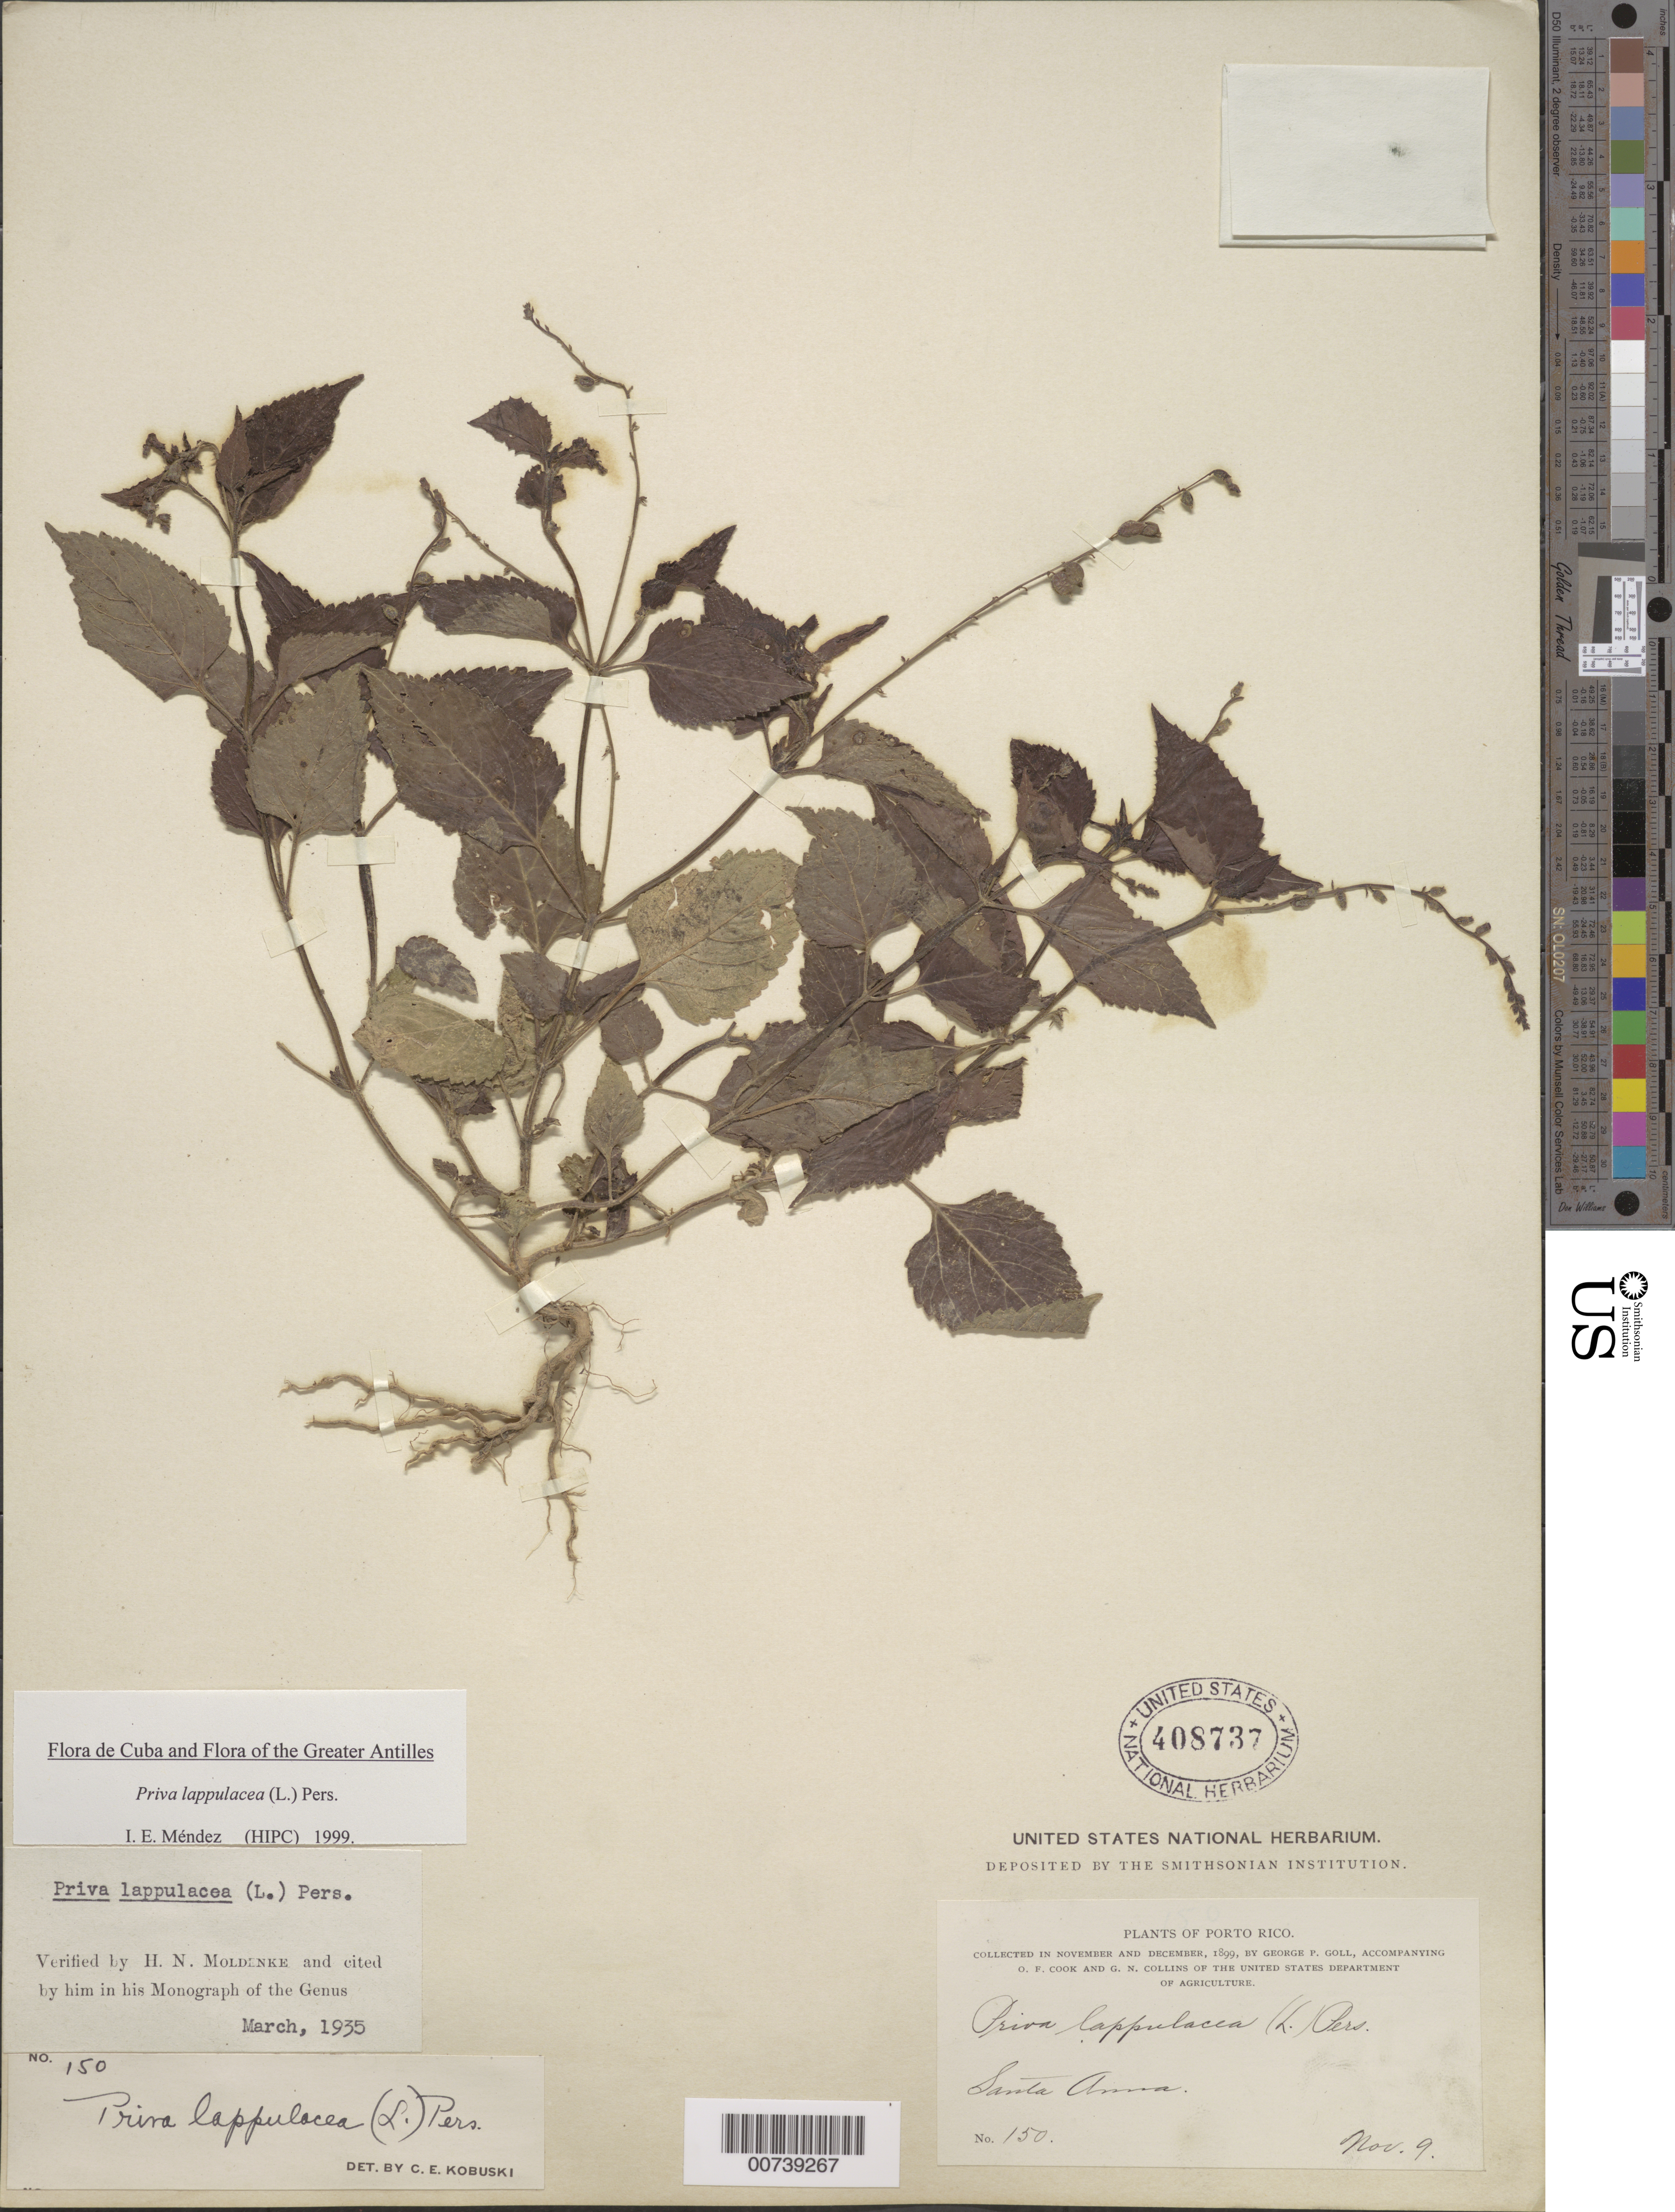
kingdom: Plantae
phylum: Tracheophyta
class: Magnoliopsida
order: Lamiales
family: Verbenaceae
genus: Priva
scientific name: Priva lappulacea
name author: (L.) Pers.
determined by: Méndez, Isidro E., (HIPC)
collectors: G. Goll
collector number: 150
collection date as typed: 09 Nov 1899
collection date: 1899-11-09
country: Puerto Rico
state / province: San Juan (?)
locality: Santa Anna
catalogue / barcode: US 408737